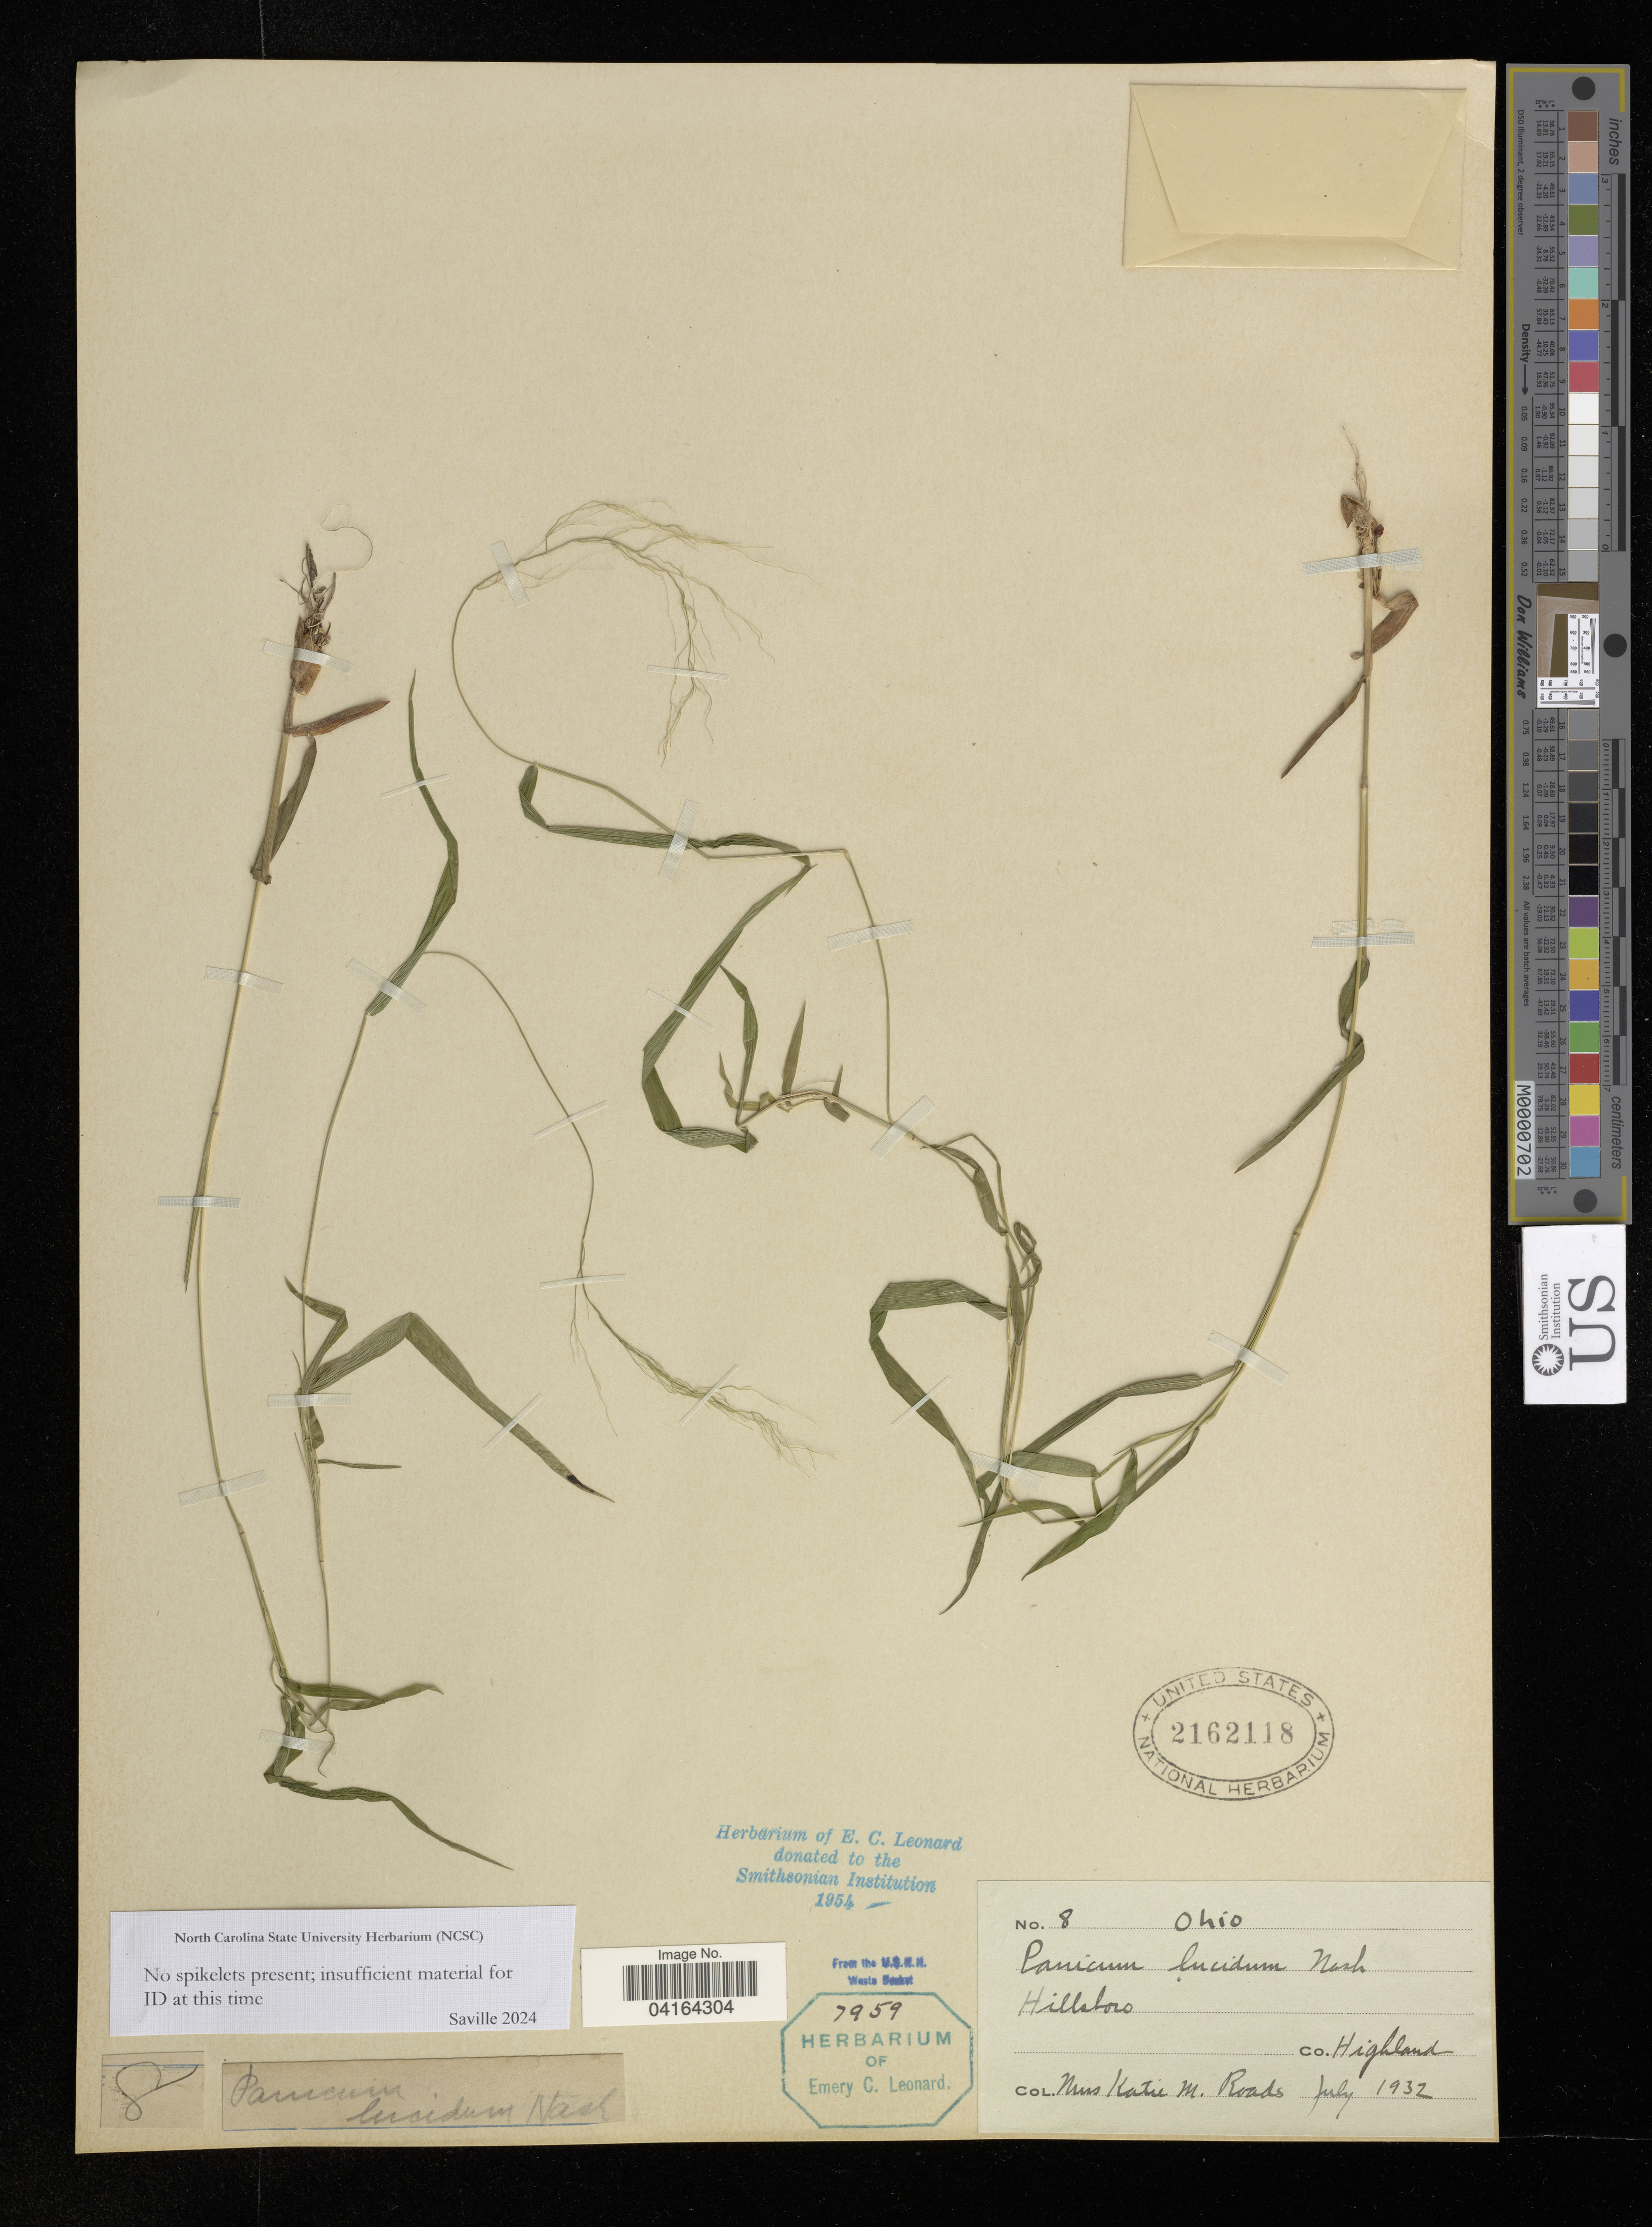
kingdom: Plantae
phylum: Tracheophyta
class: Liliopsida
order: Poales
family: Poaceae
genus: Panicum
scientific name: Panicum lucidum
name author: Ashe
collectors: K. Roads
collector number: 8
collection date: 1932-07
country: United States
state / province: Ohio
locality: Hillsboro. Co. Highland.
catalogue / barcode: US 2162118